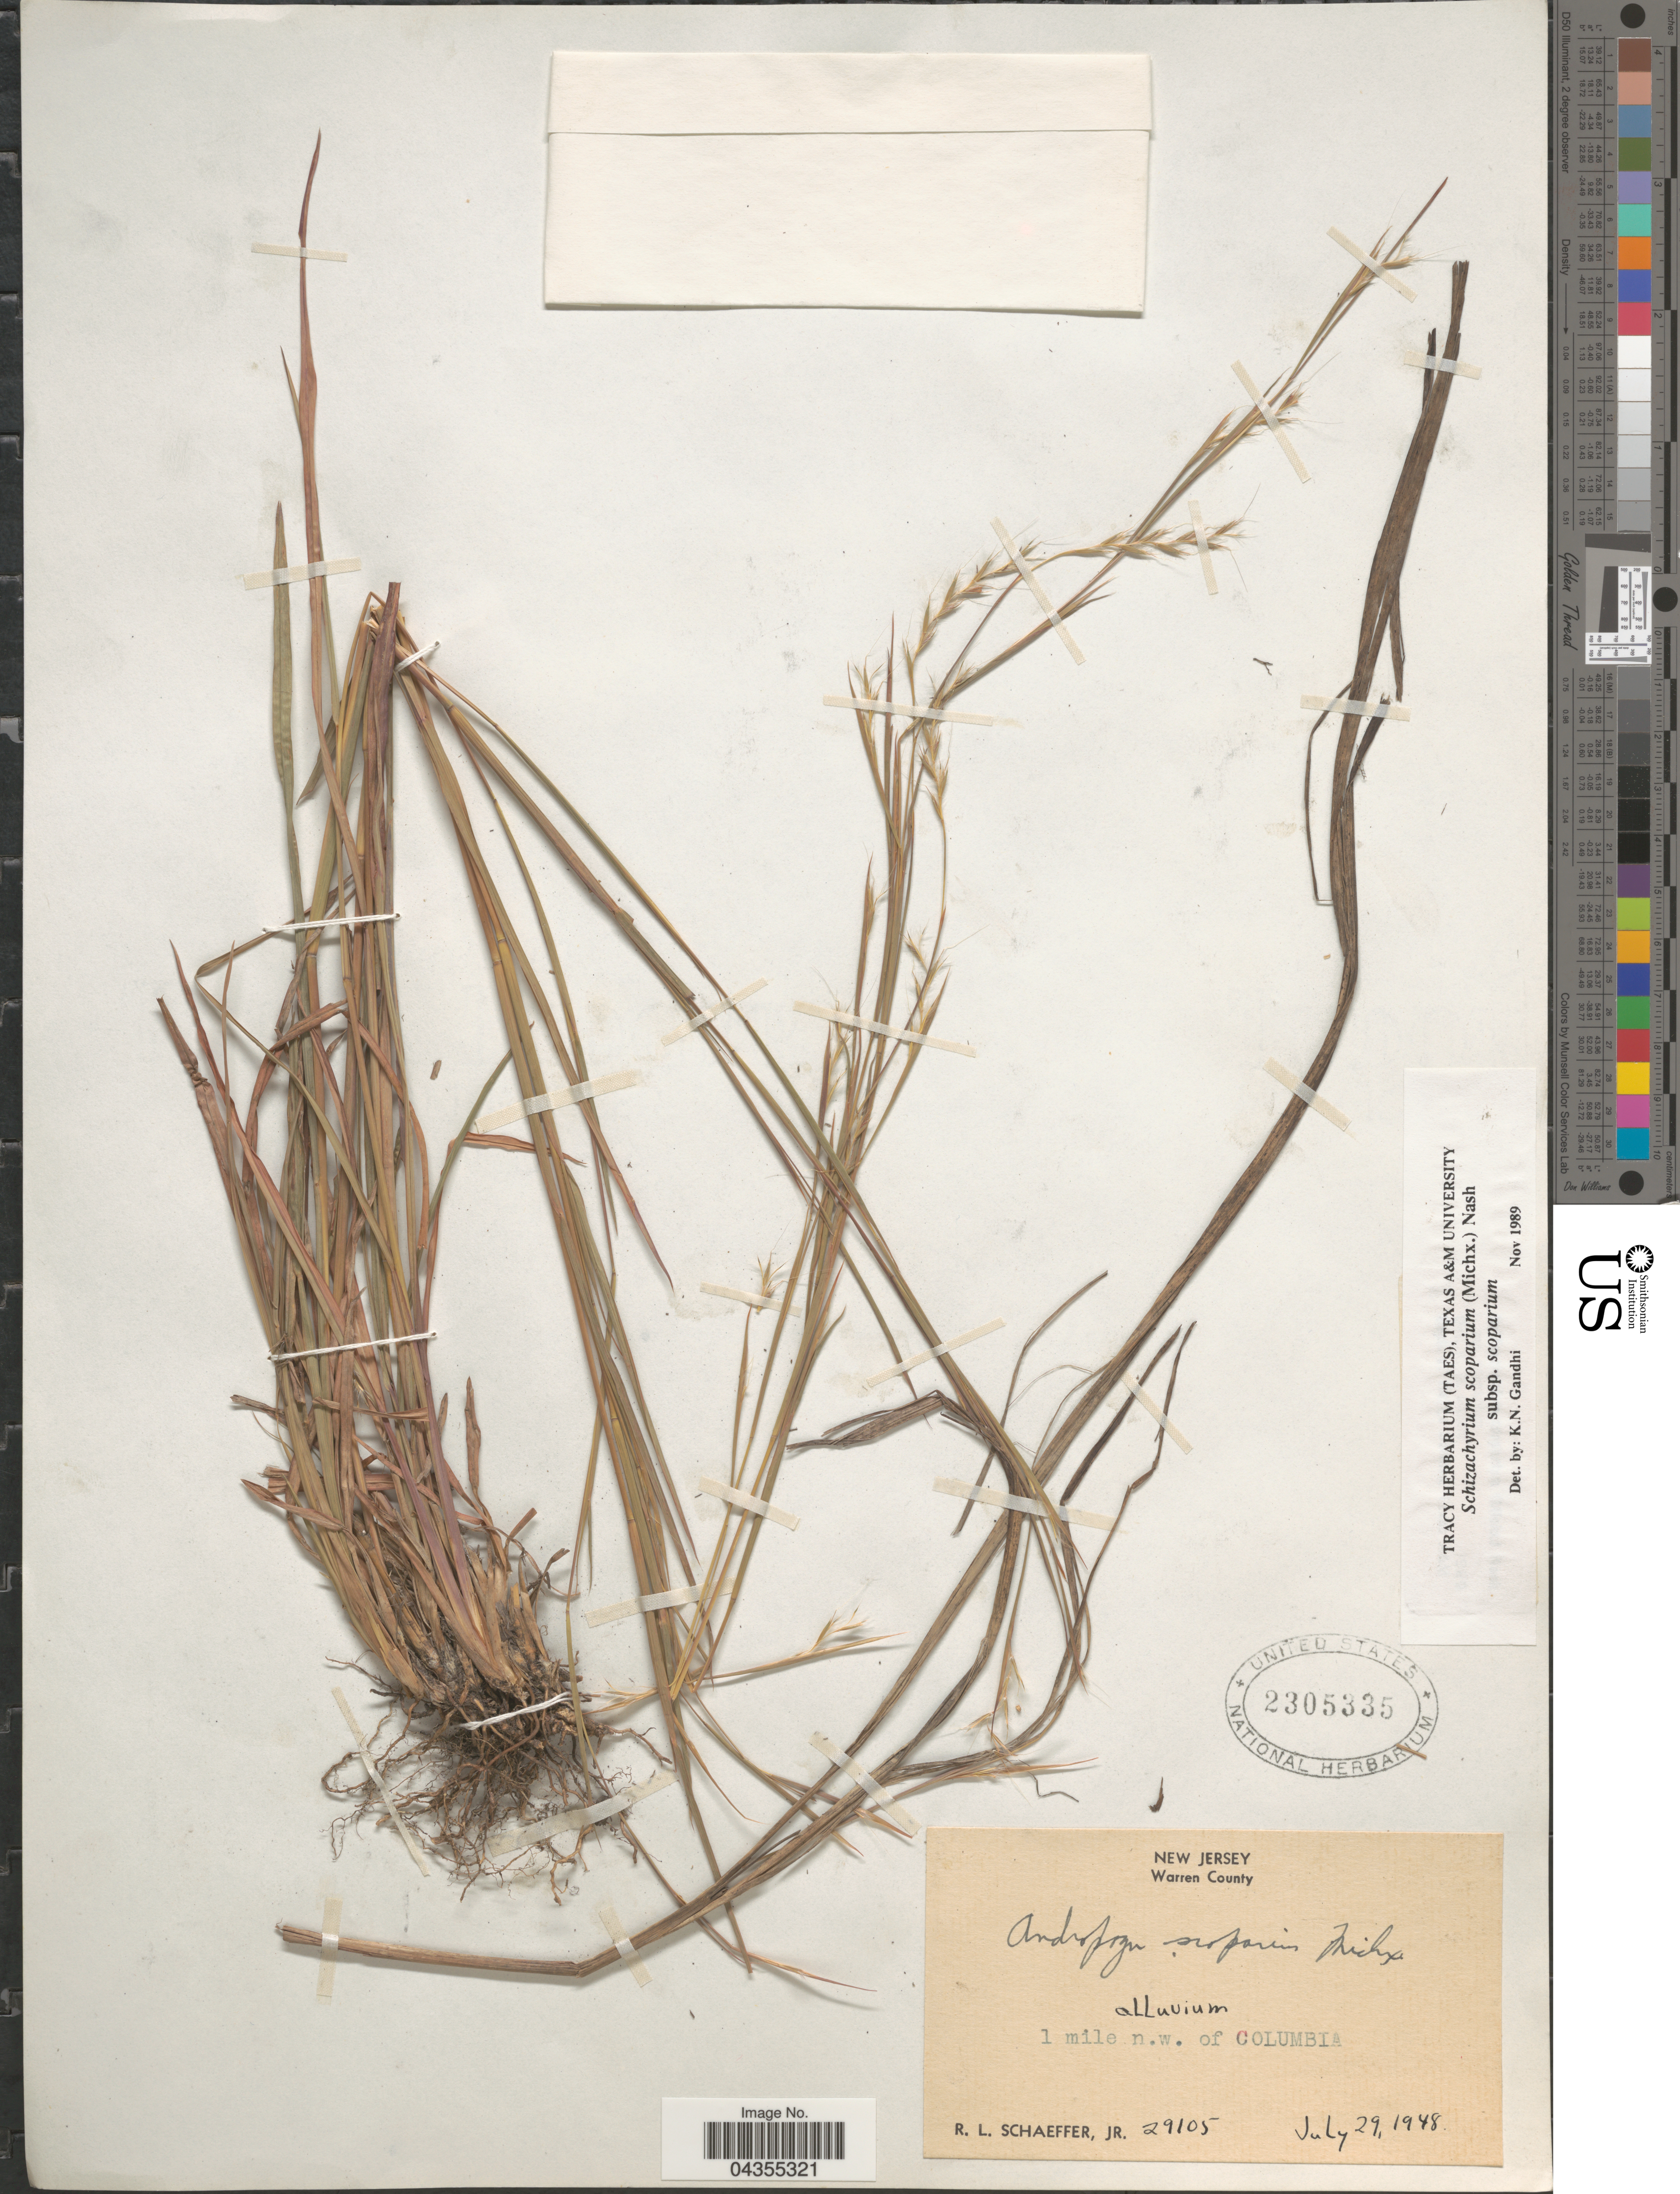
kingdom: Plantae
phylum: Tracheophyta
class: Liliopsida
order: Poales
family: Poaceae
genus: Schizachyrium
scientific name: Schizachyrium scoparium var. scoparium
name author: (Michx.) Nash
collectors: R. L. Schaeffer Jr.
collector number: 29105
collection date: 1948-07-29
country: United States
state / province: New Jersey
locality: Warren County. 1 mile n.w. of Columbia.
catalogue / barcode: US 2305335